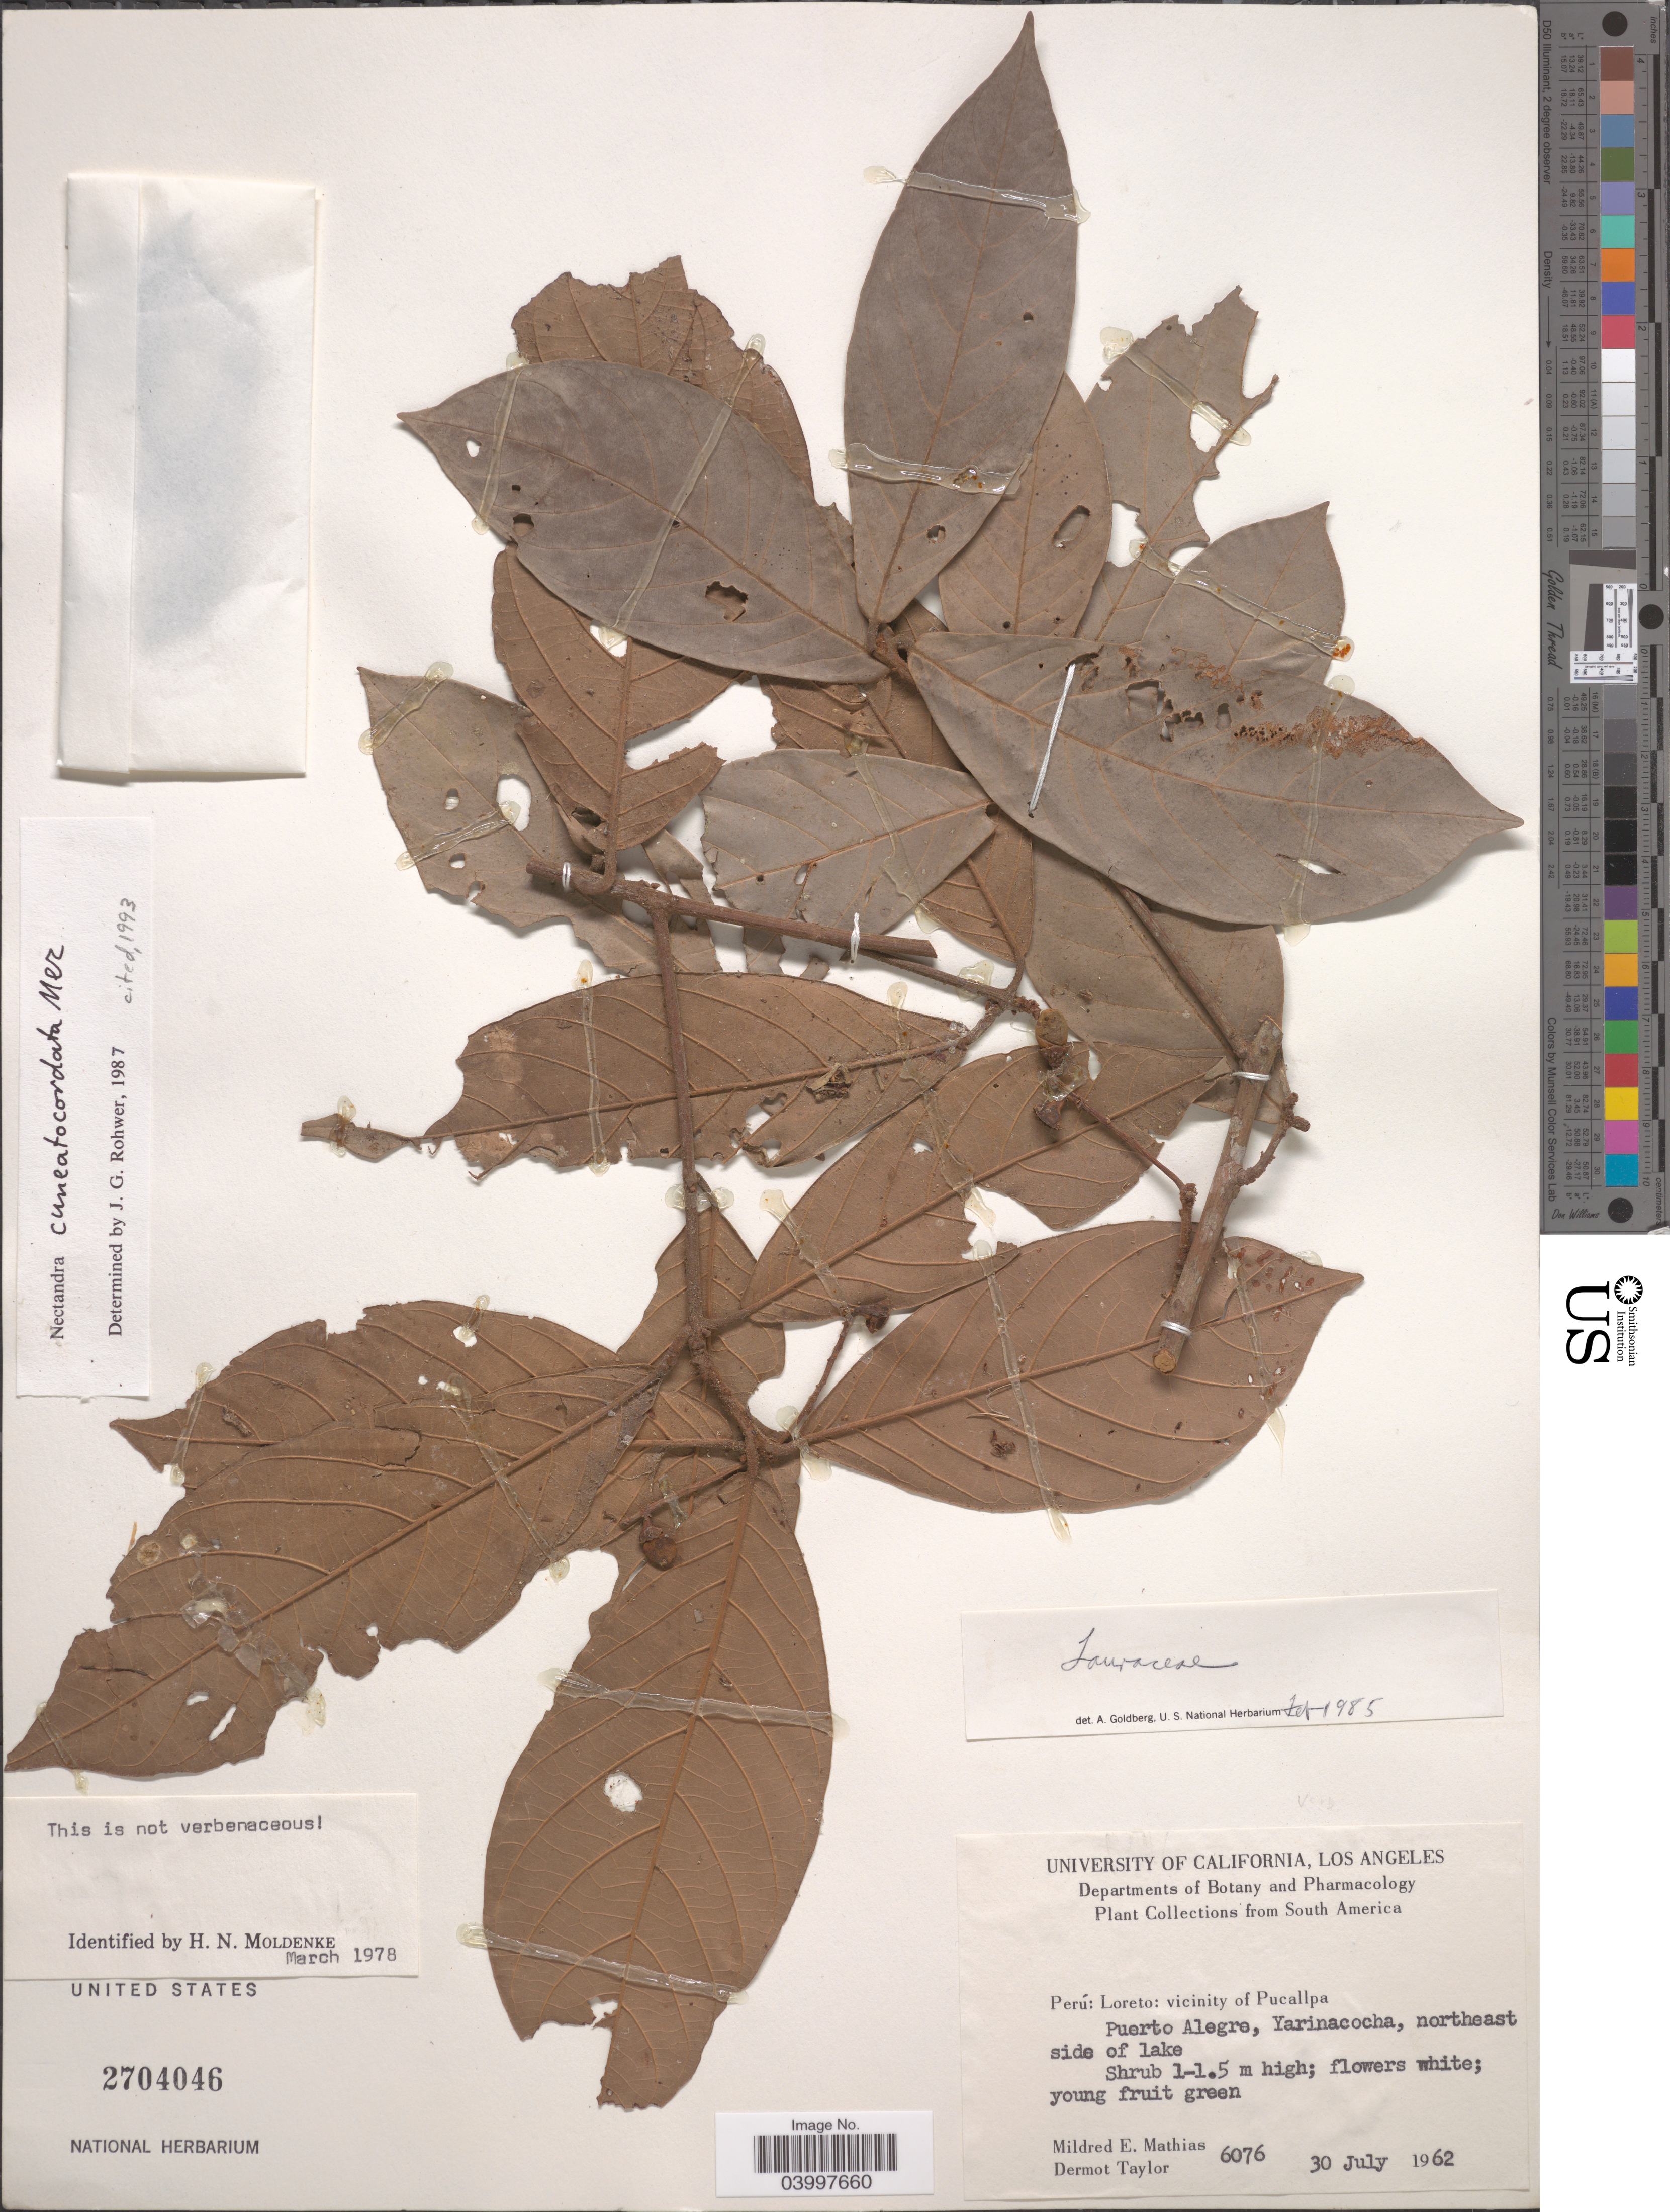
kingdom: Plantae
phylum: Tracheophyta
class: Magnoliopsida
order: Laurales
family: Lauraceae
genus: Nectandra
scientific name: Nectandra cuneato-cordata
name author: Mez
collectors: M. E. Mathias & D. Taylor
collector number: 6076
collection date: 1962-07-30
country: Peru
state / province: Loreto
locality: Vicinity of Pucallpa. Puerto Alegre, Yarinacocha, northeast side of lake.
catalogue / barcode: US 2704046